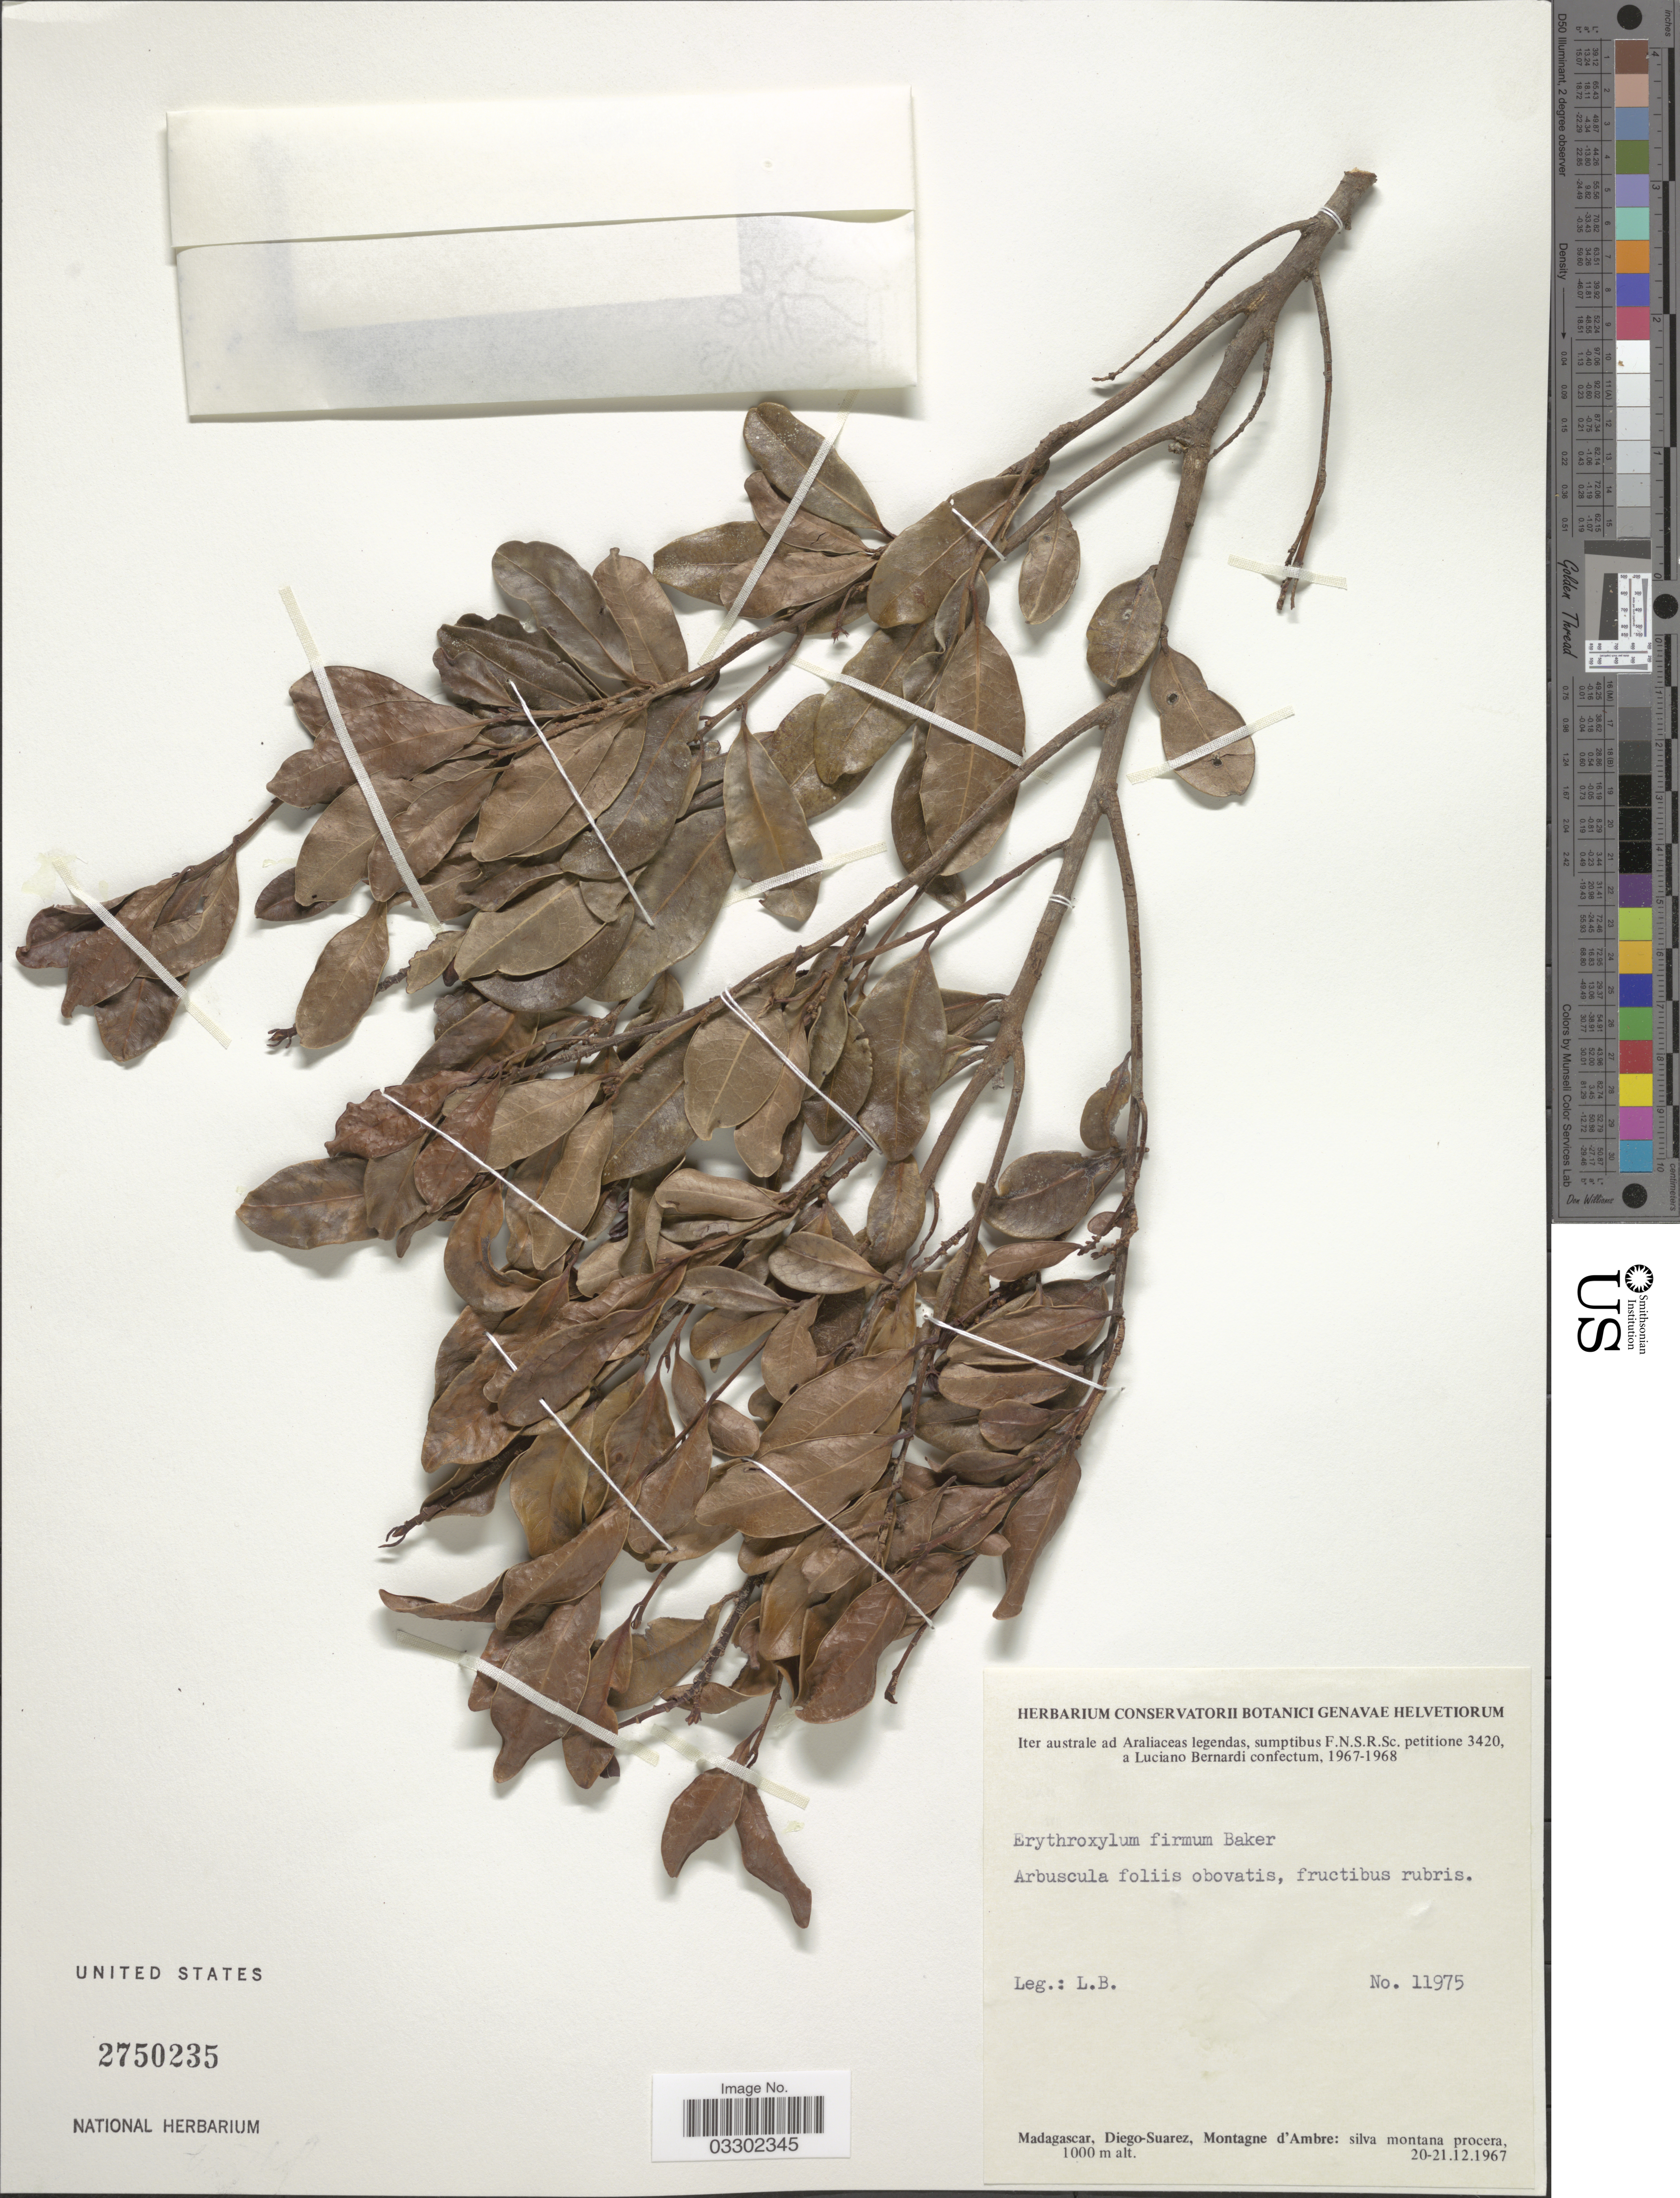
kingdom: Plantae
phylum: Tracheophyta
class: Magnoliopsida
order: Malpighiales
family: Erythroxylaceae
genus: Erythroxylum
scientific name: Erythroxylum firmum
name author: Baker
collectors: L. Bernardi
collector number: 11975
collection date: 1967-12-20/1967-12-21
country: Madagascar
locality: Diego-Suarez, Montagne d'Ambre: silva montana procera.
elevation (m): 1000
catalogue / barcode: US 2750235